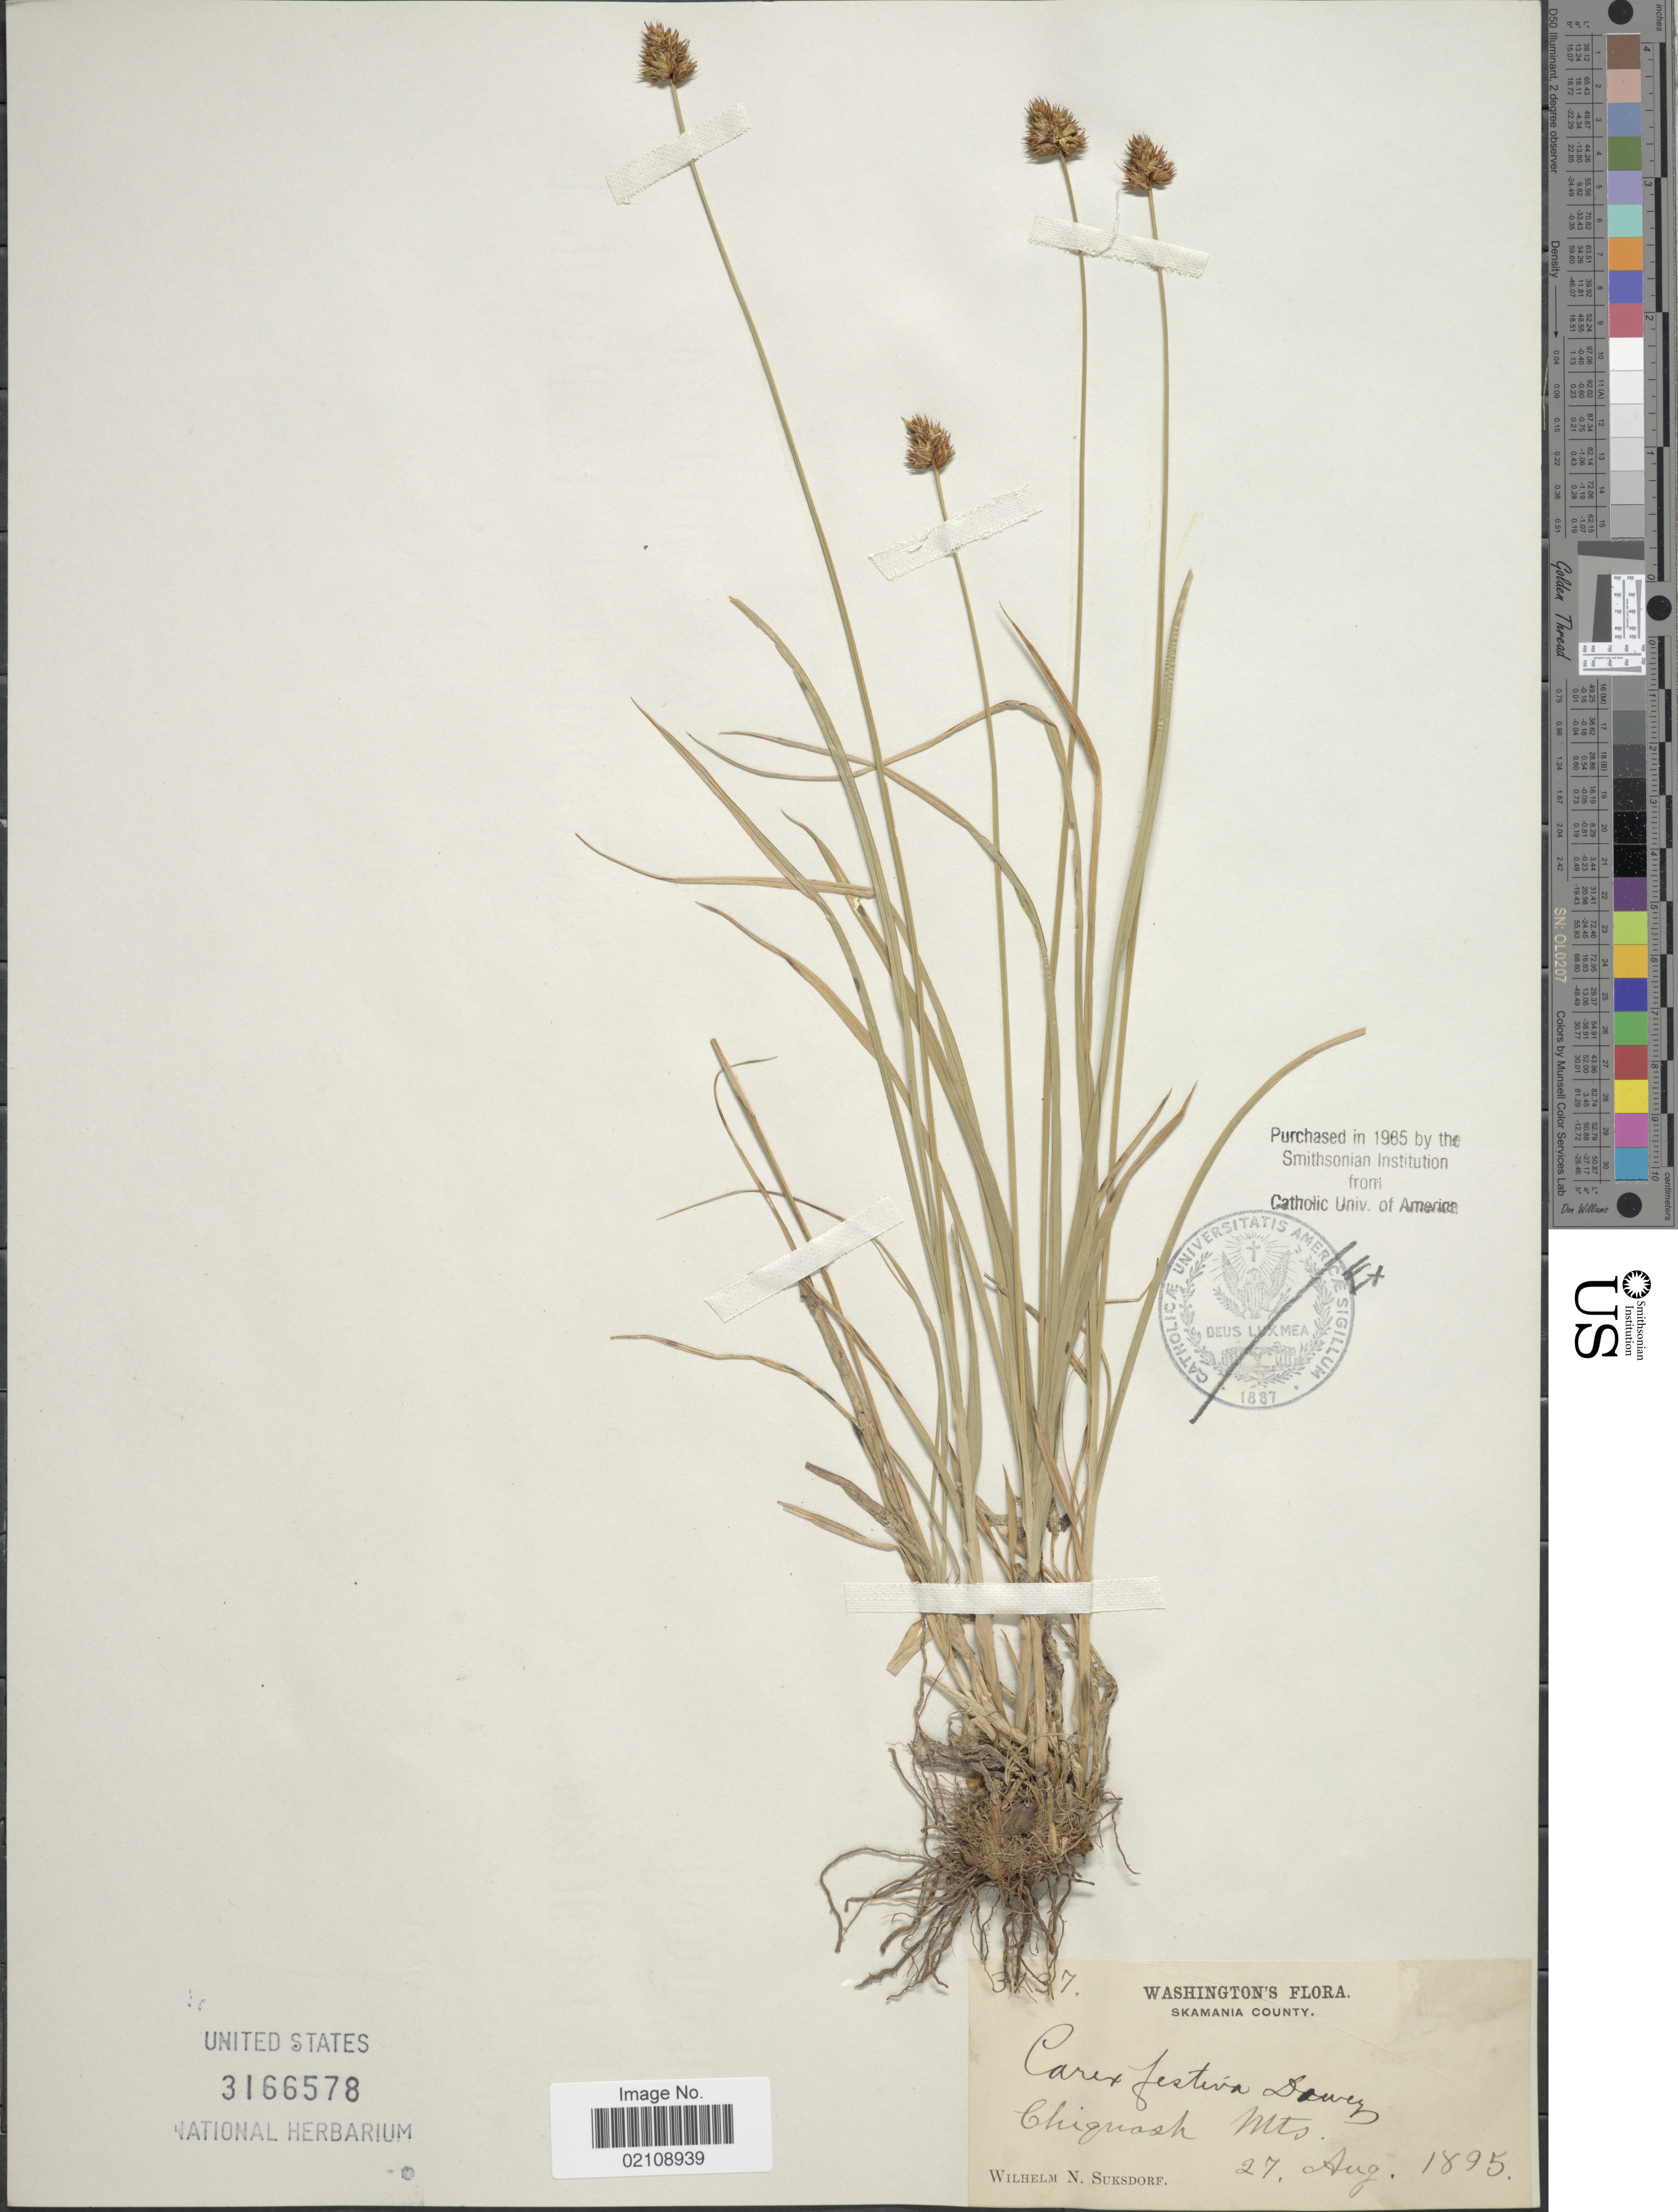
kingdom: Plantae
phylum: Tracheophyta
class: Liliopsida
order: Poales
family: Cyperaceae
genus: Carex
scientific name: Carex pachystachya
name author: Cham. ex Steud.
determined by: Strong, Mark T., (BOT), Smithsonian Institution - National Museum of Natural History (UNITED STATES)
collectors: W. N. Suksdorf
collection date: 1895-08-27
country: United States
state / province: Washington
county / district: Skamania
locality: Skamania County, Chiquash Mts.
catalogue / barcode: US 3166578